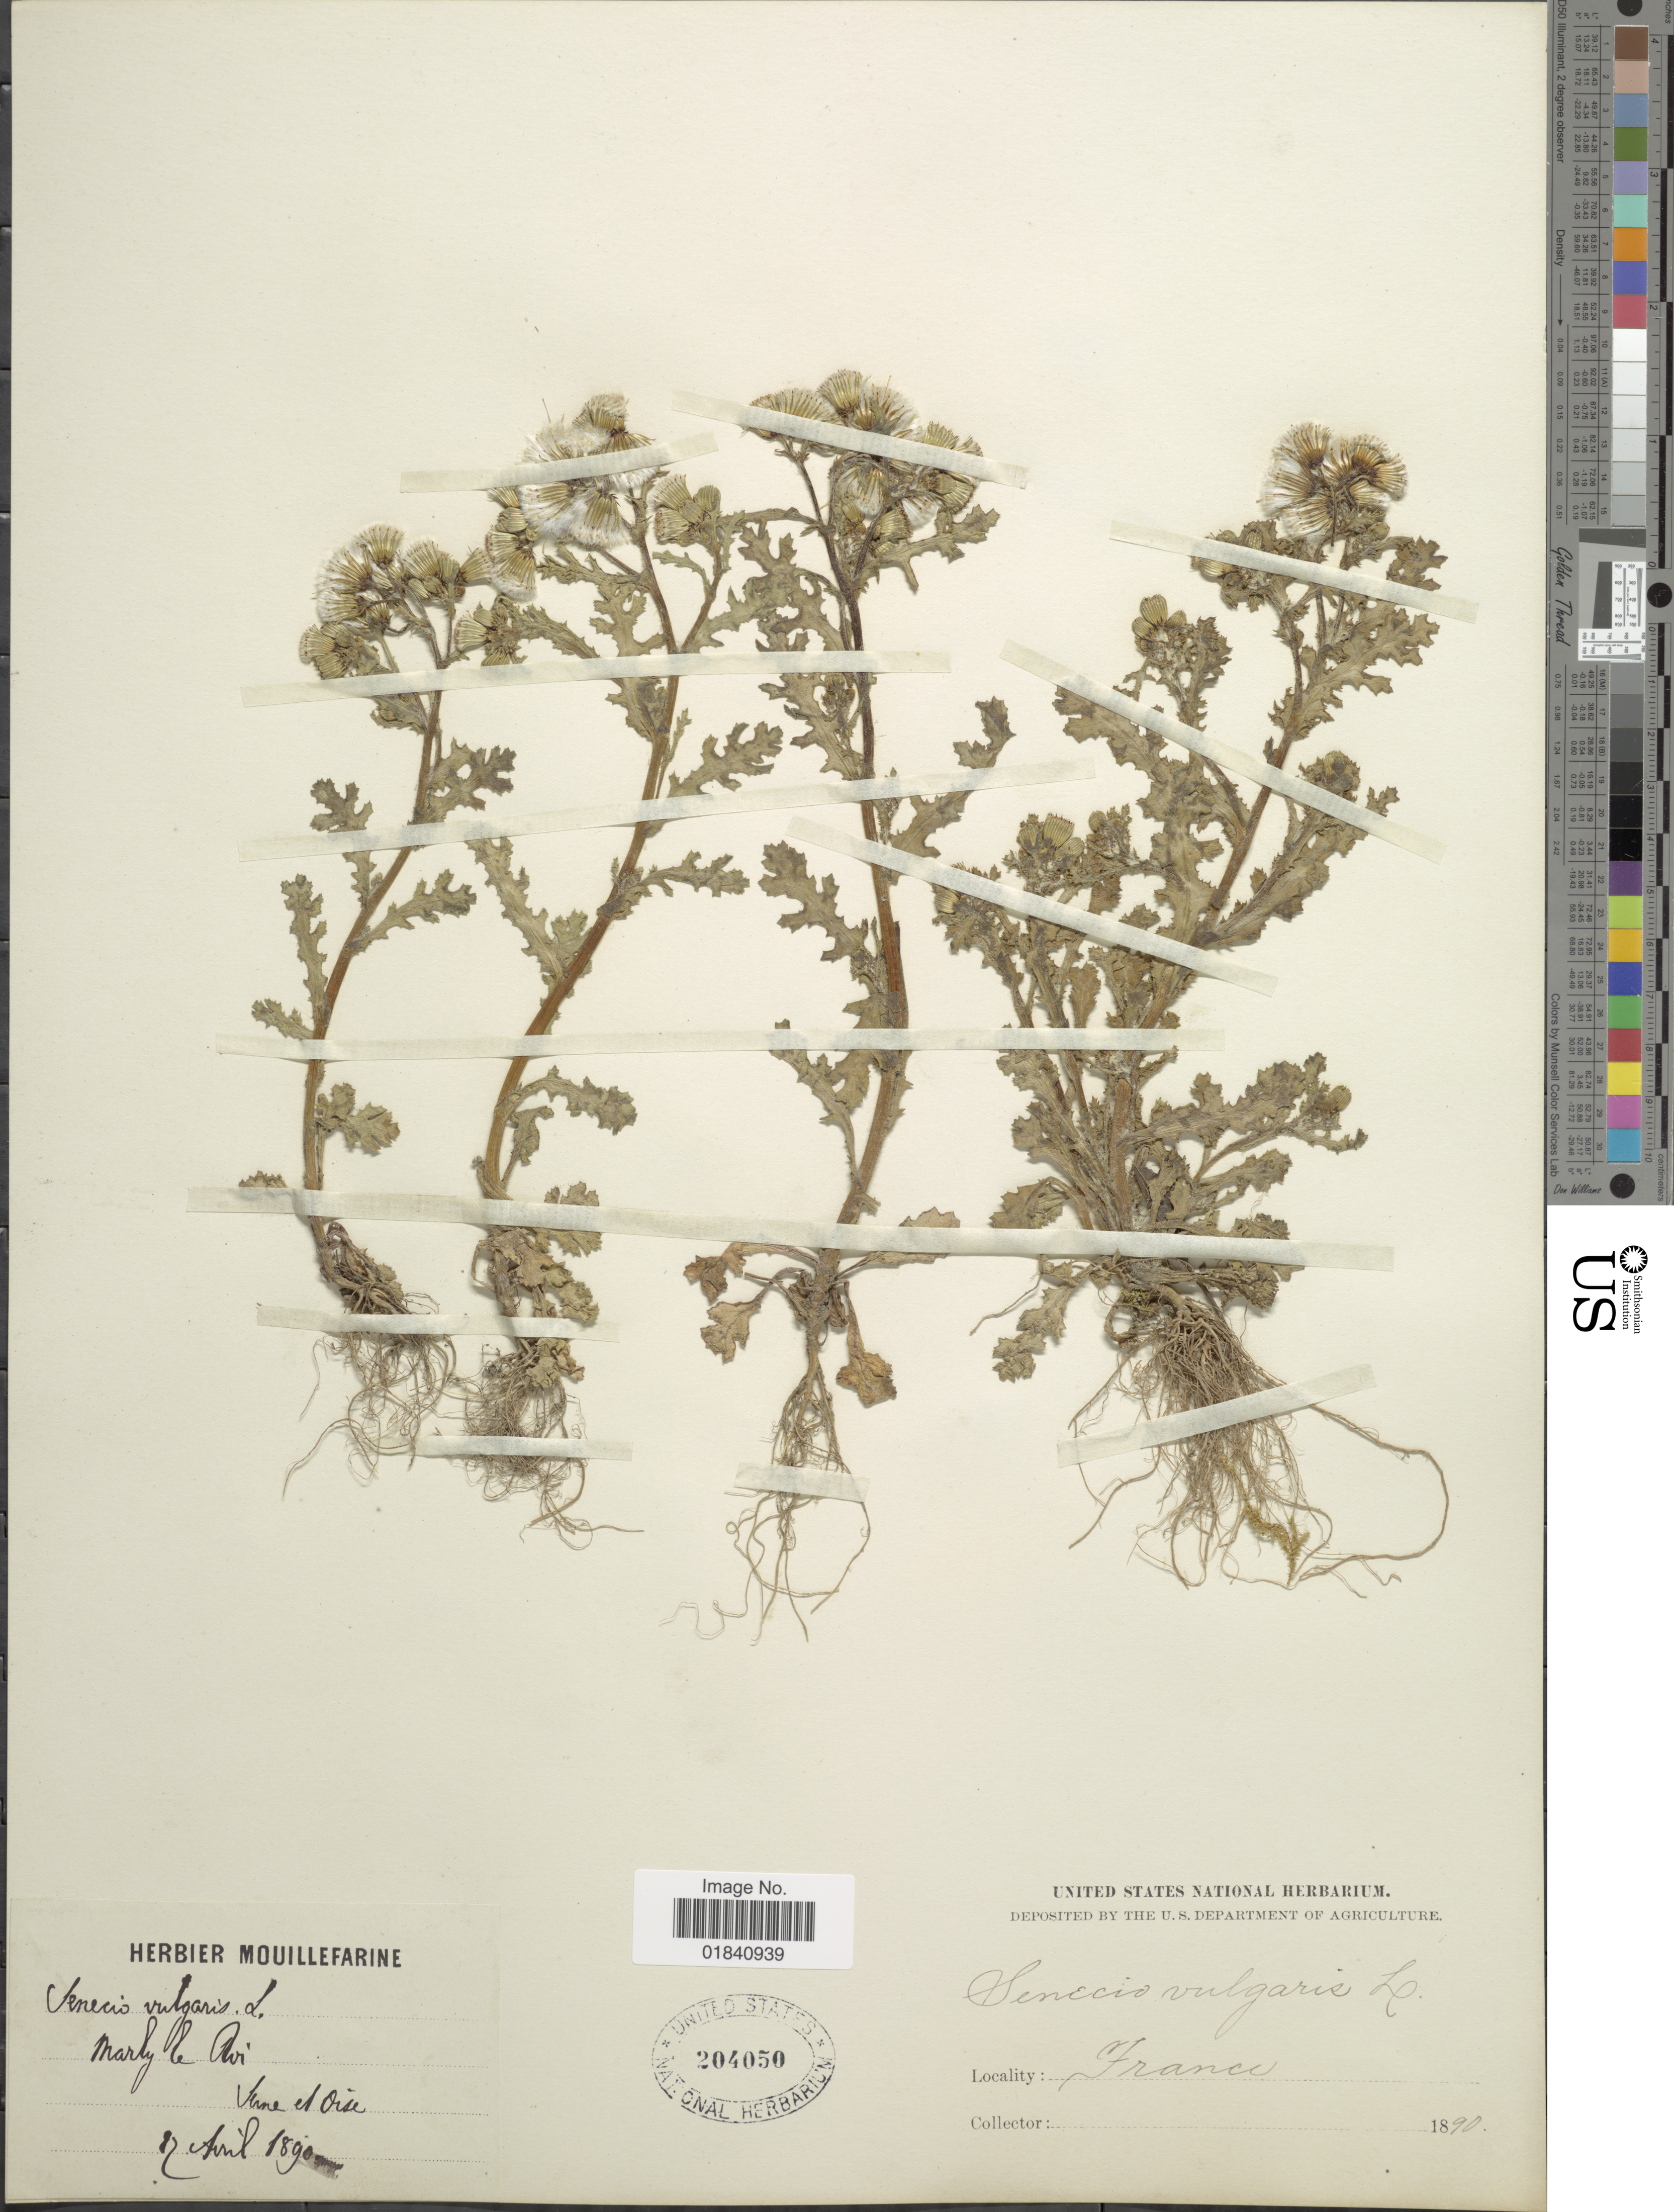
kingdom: Plantae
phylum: Tracheophyta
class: Magnoliopsida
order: Asterales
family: Asteraceae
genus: Senecio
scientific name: Senecio vulgaris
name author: L.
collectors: ex herb. Mouillefarine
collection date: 1890-04-12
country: France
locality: Marly le Avi. Seine et Oise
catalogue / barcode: US 204050